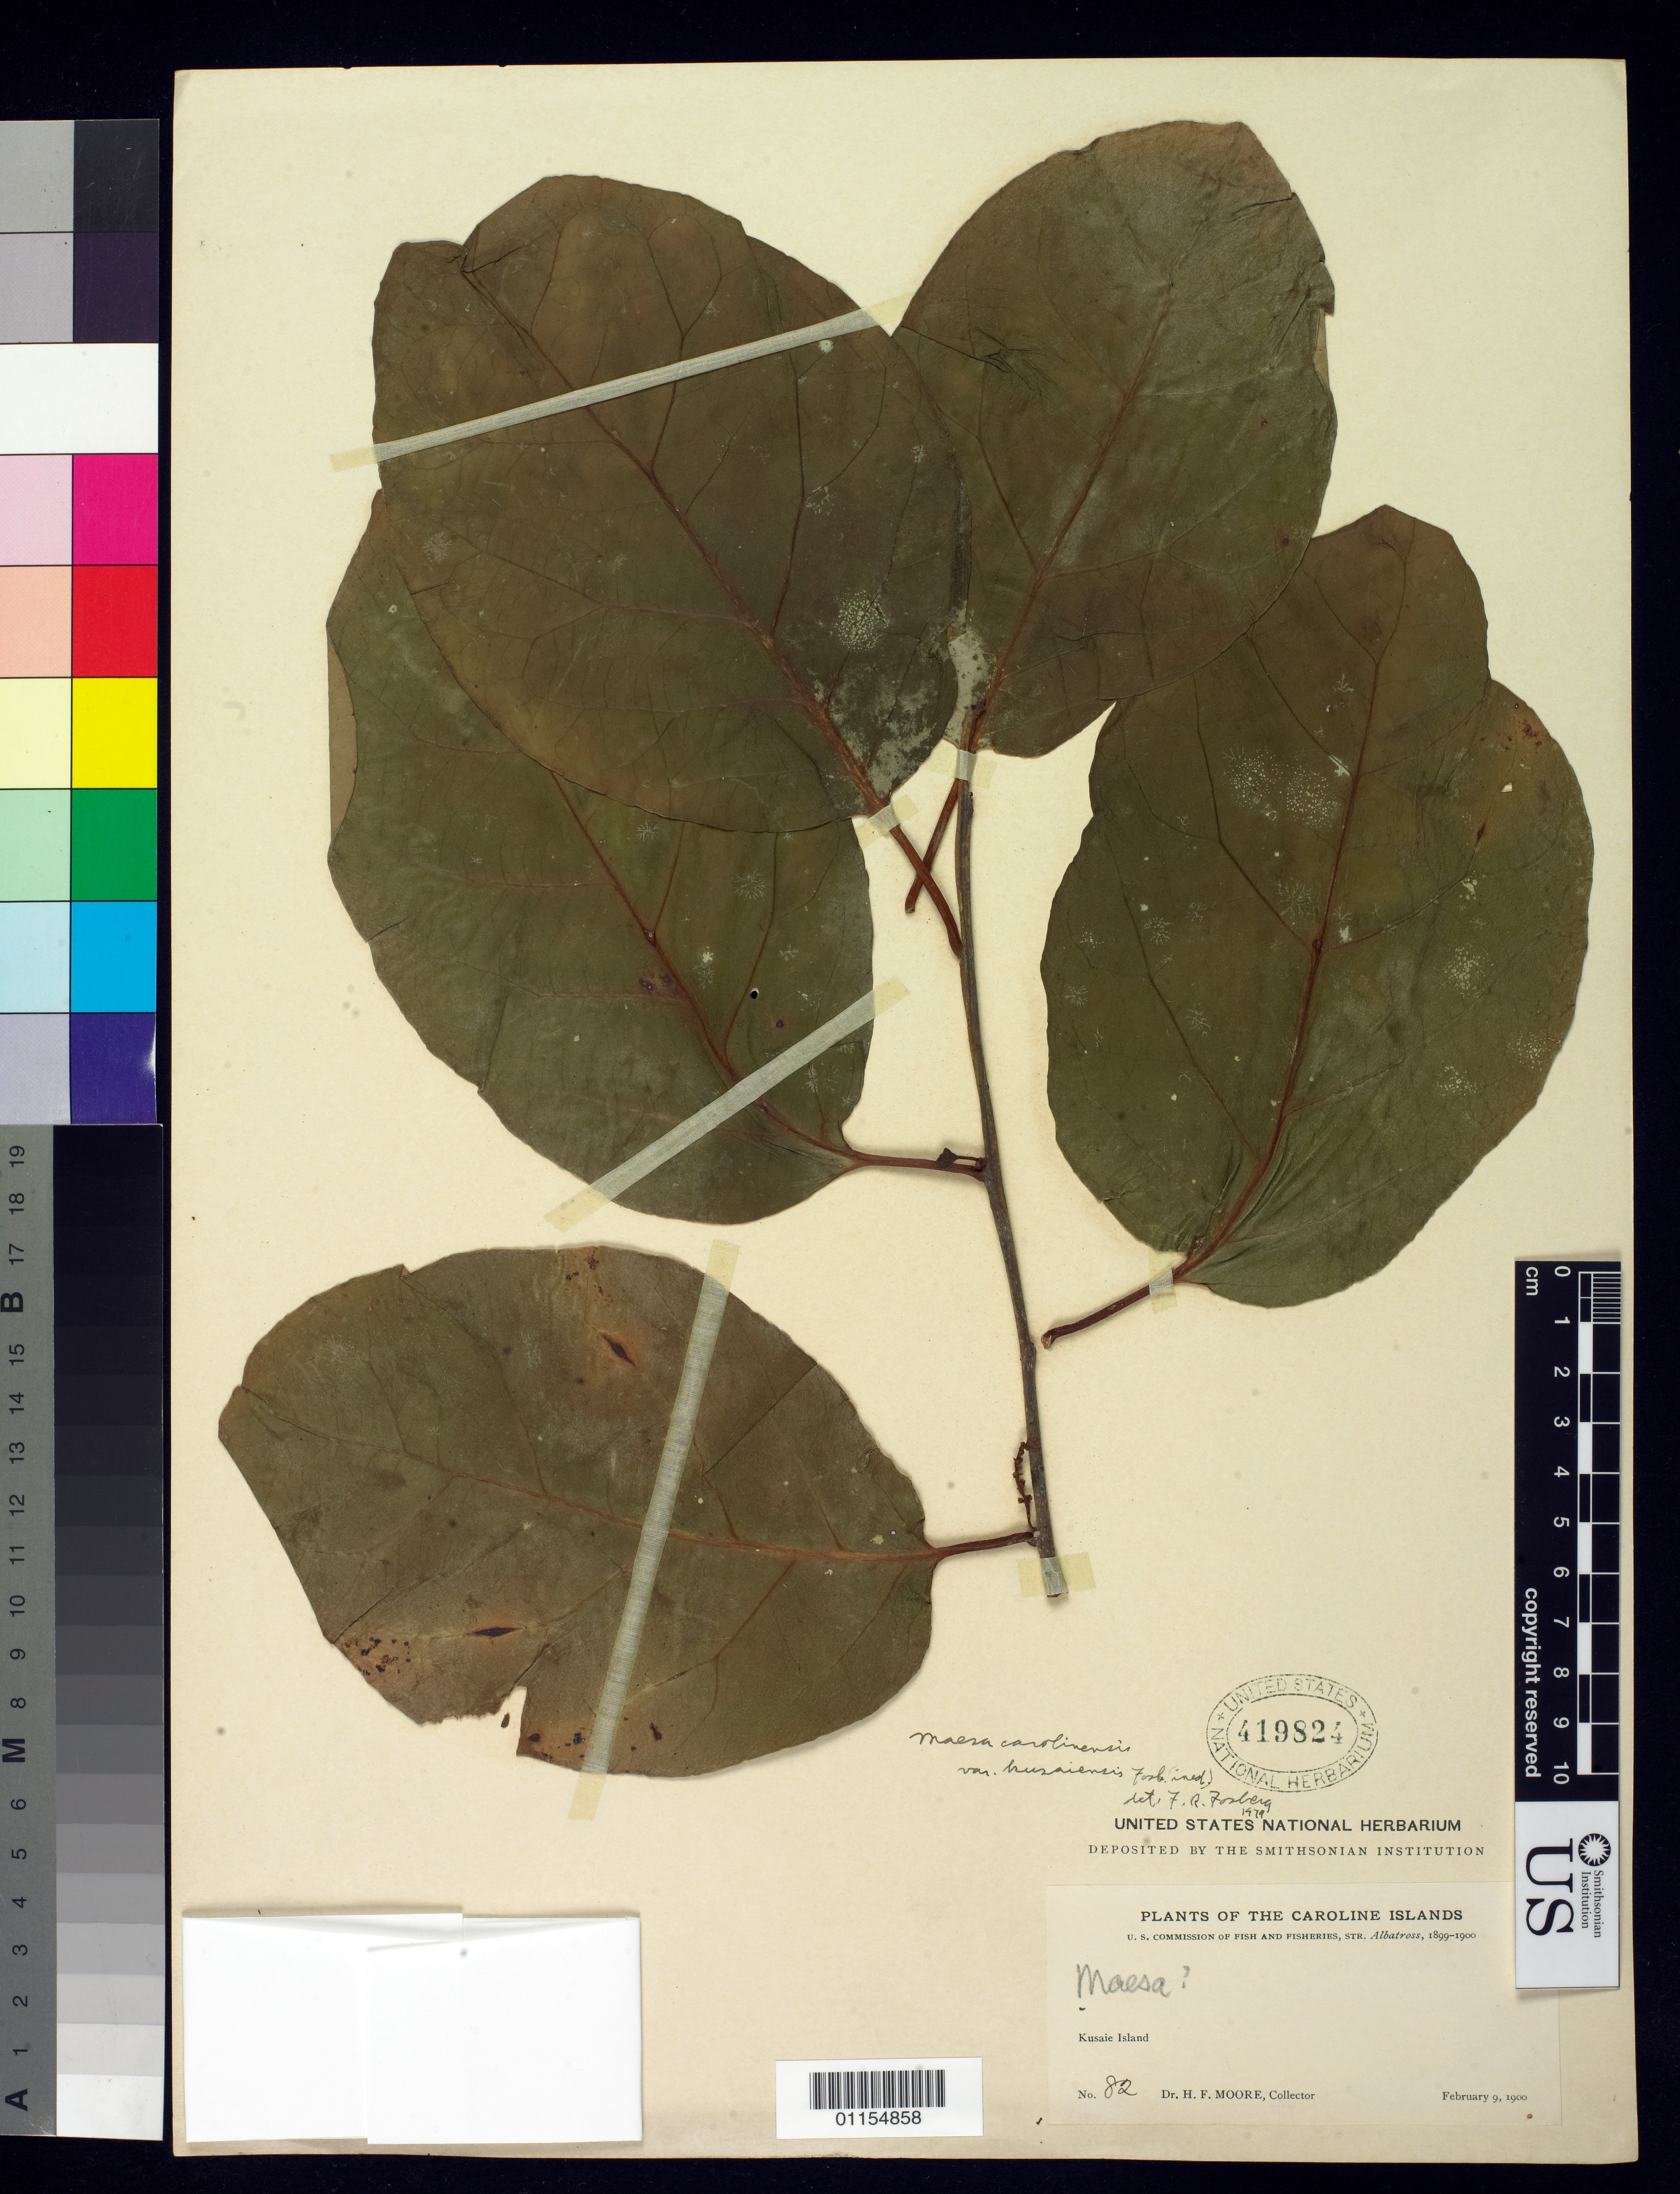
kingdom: Plantae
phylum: Tracheophyta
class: Magnoliopsida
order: Ericales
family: Primulaceae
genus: Maesa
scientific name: Maesa carolinensis var. kusaiensis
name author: Fosberg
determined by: Fosberg, F. R.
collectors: H. F. Moore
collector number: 82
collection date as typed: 09 Feb 1900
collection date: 1900-02-09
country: Micronesia, Federated States of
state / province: Kosrae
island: Kosrae [Kusaie]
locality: Kusaie island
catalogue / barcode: US 419824